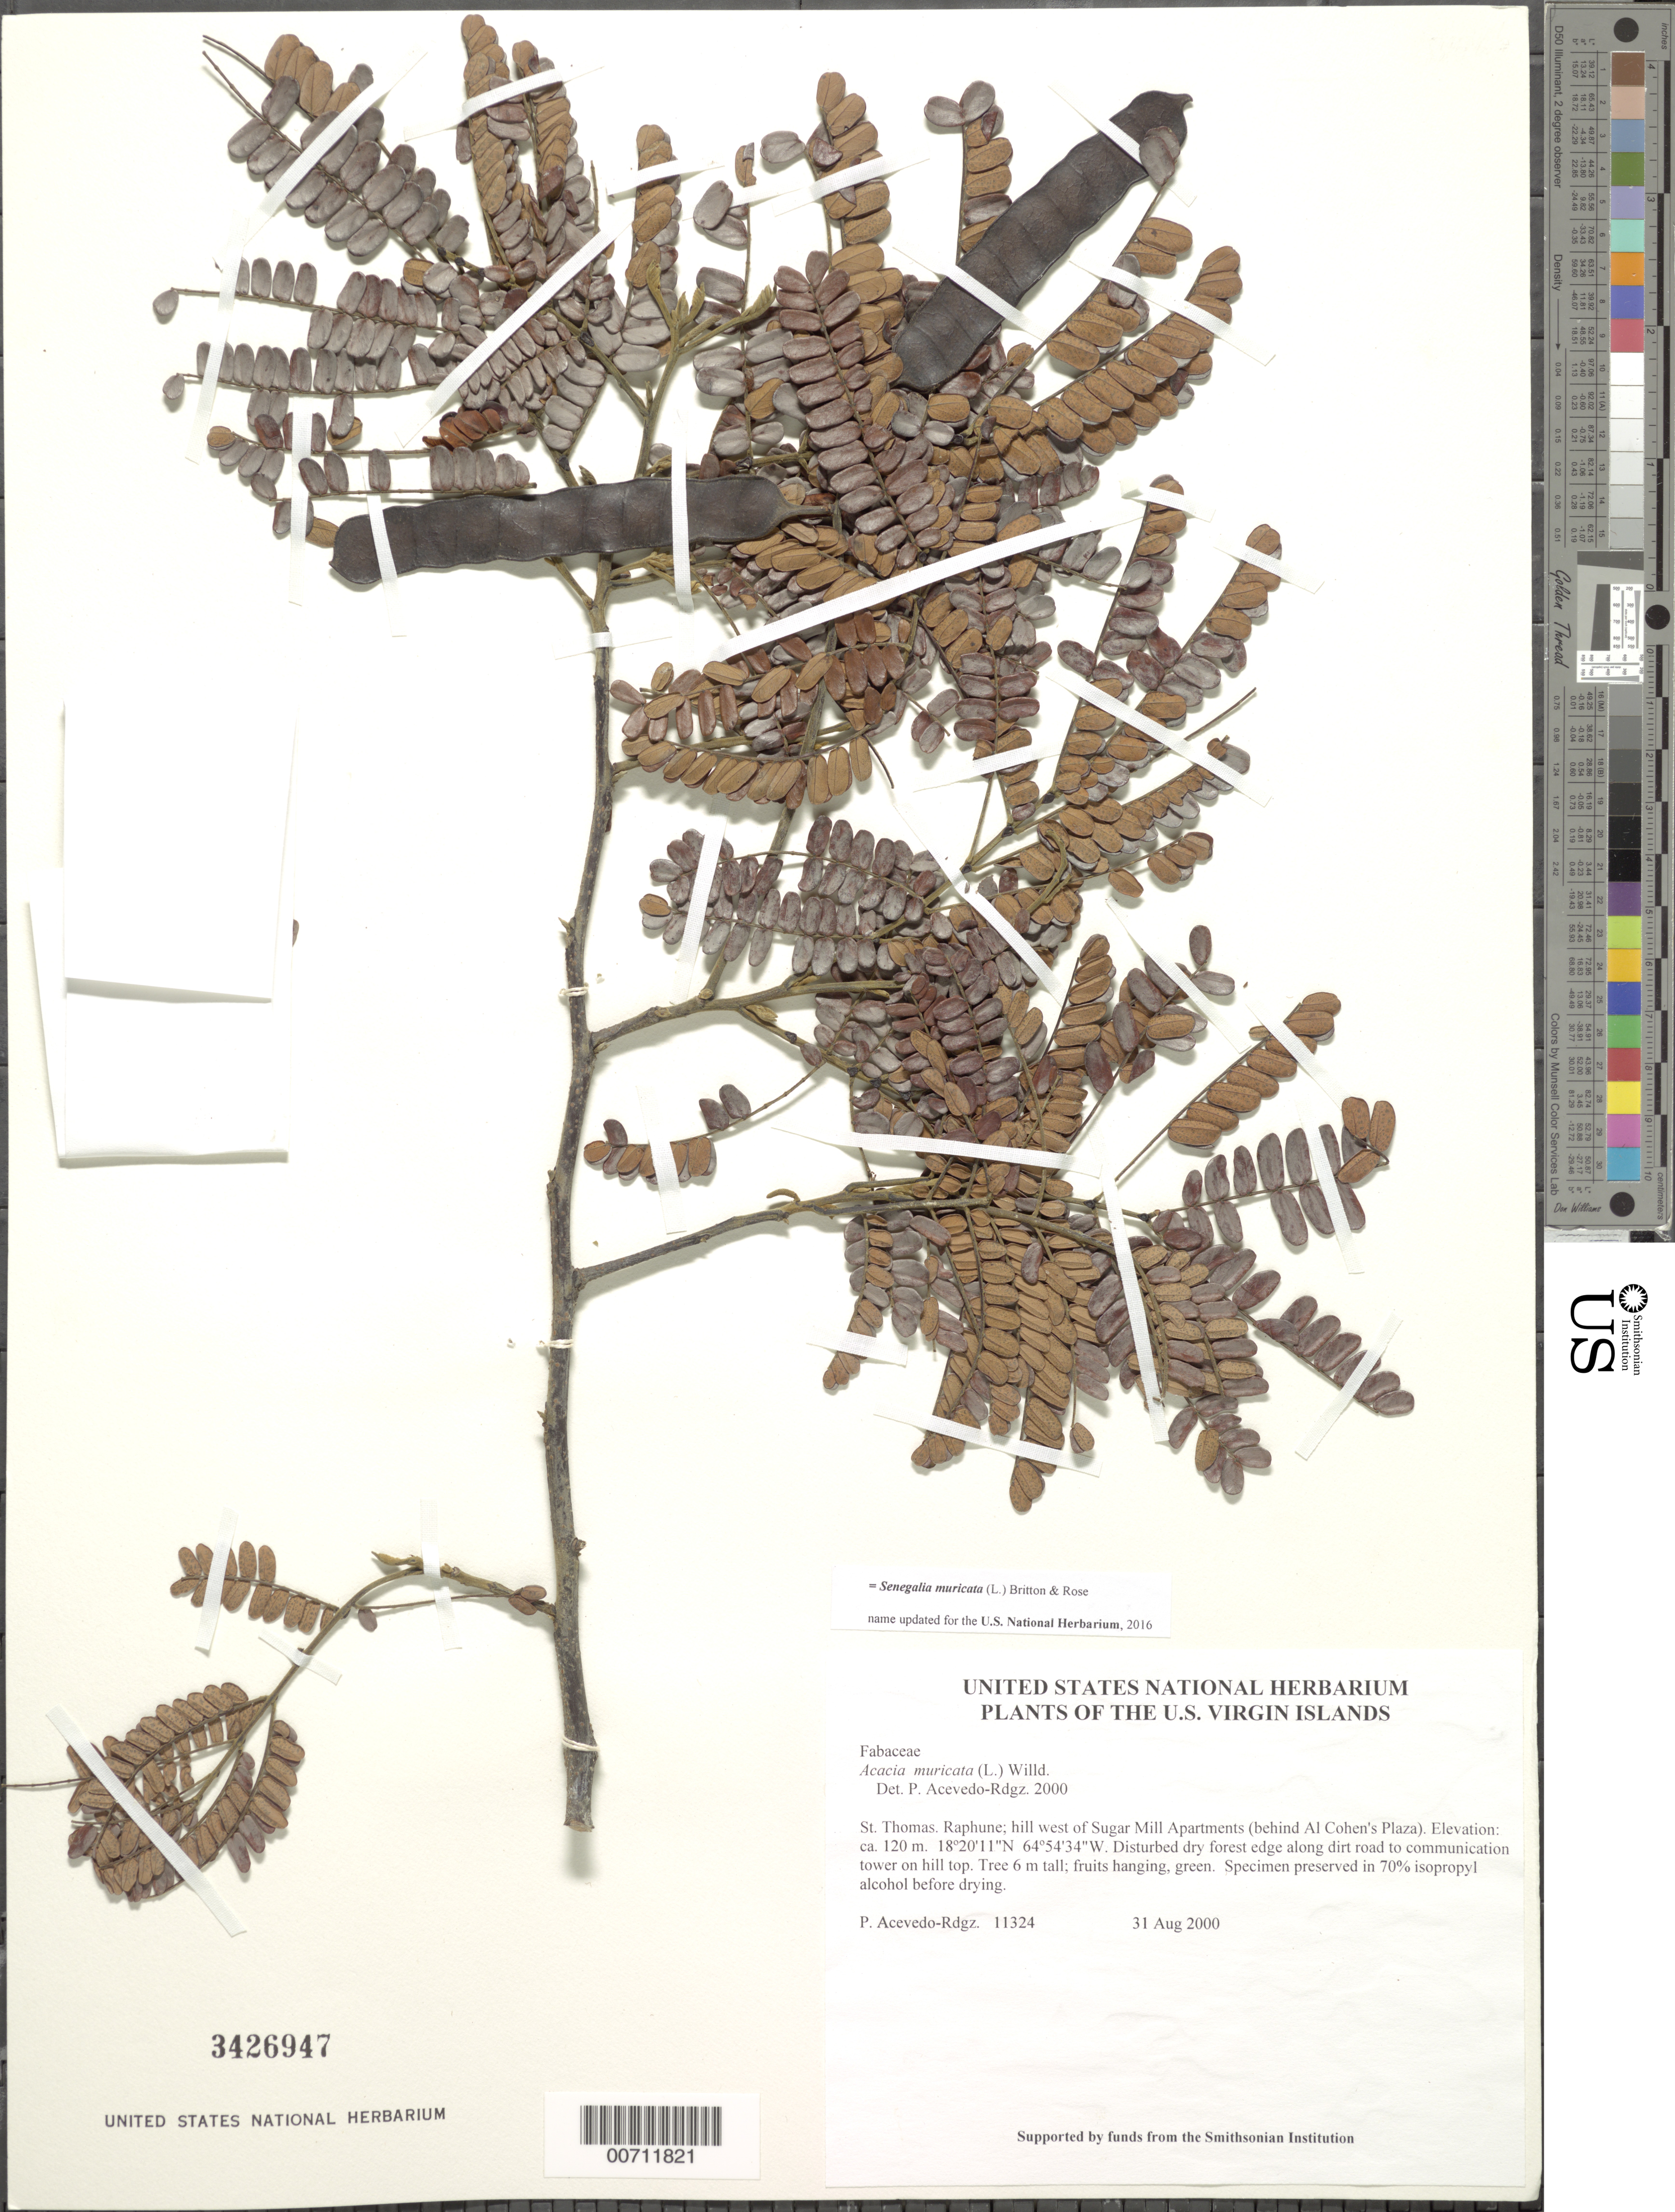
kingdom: Plantae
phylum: Tracheophyta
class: Magnoliopsida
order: Fabales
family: Fabaceae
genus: Parasenegalia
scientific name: Parasenegalia muricata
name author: (L.) Seigler & Ebinger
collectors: P. Acevedo-Rodr.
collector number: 11324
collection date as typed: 31 Aug 2000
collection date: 2000-08-31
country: U.S. Virgin Islands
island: St. Thomas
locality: Raphune; hill west of Sugar Mill Apartments (behind Al Cohen's Plaza).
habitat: Disturbed dry forest edge along dirt road to communication tower on hill top.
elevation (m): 120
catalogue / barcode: US 3426947